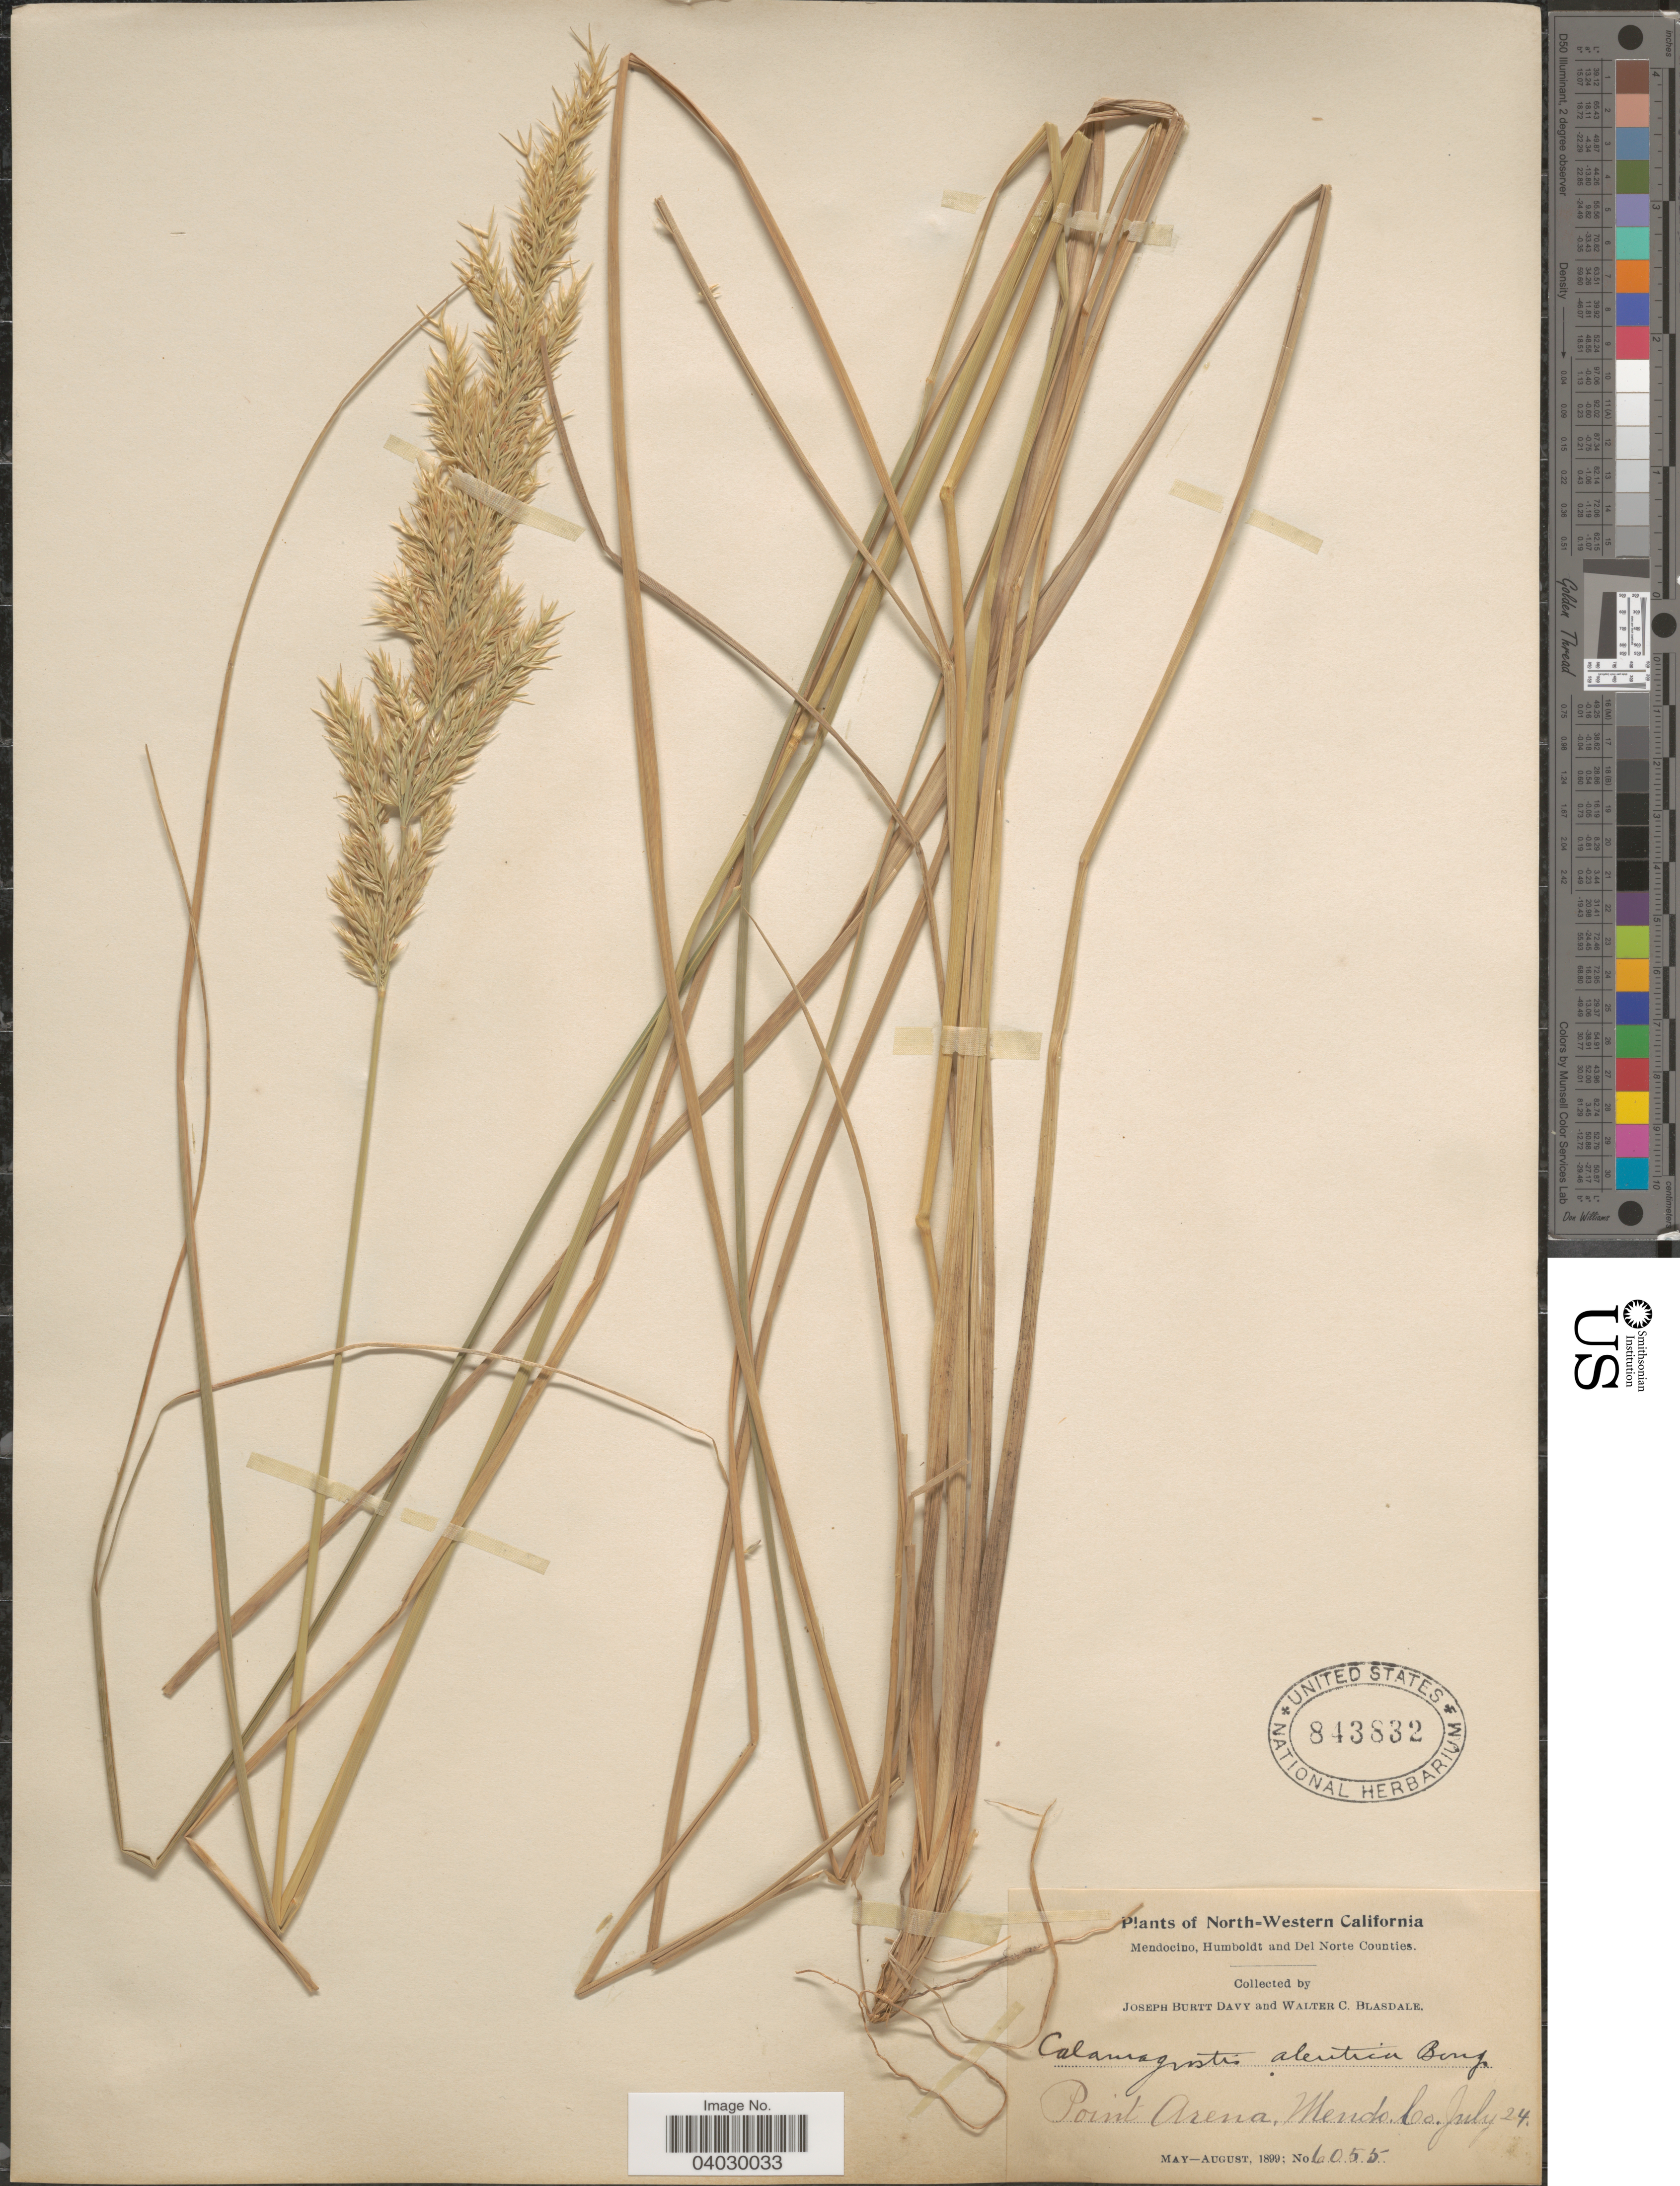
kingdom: Plantae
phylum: Tracheophyta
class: Liliopsida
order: Poales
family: Poaceae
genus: Calamagrostis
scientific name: Calamagrostis nutkaensis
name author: (J. Presl) Steud.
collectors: J. Burtt Davy & W. Blasdale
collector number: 6055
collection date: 1899-07-24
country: United States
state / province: California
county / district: Mendocino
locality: North-Western California. Point Arena, Mendo. Co.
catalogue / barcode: US 843832